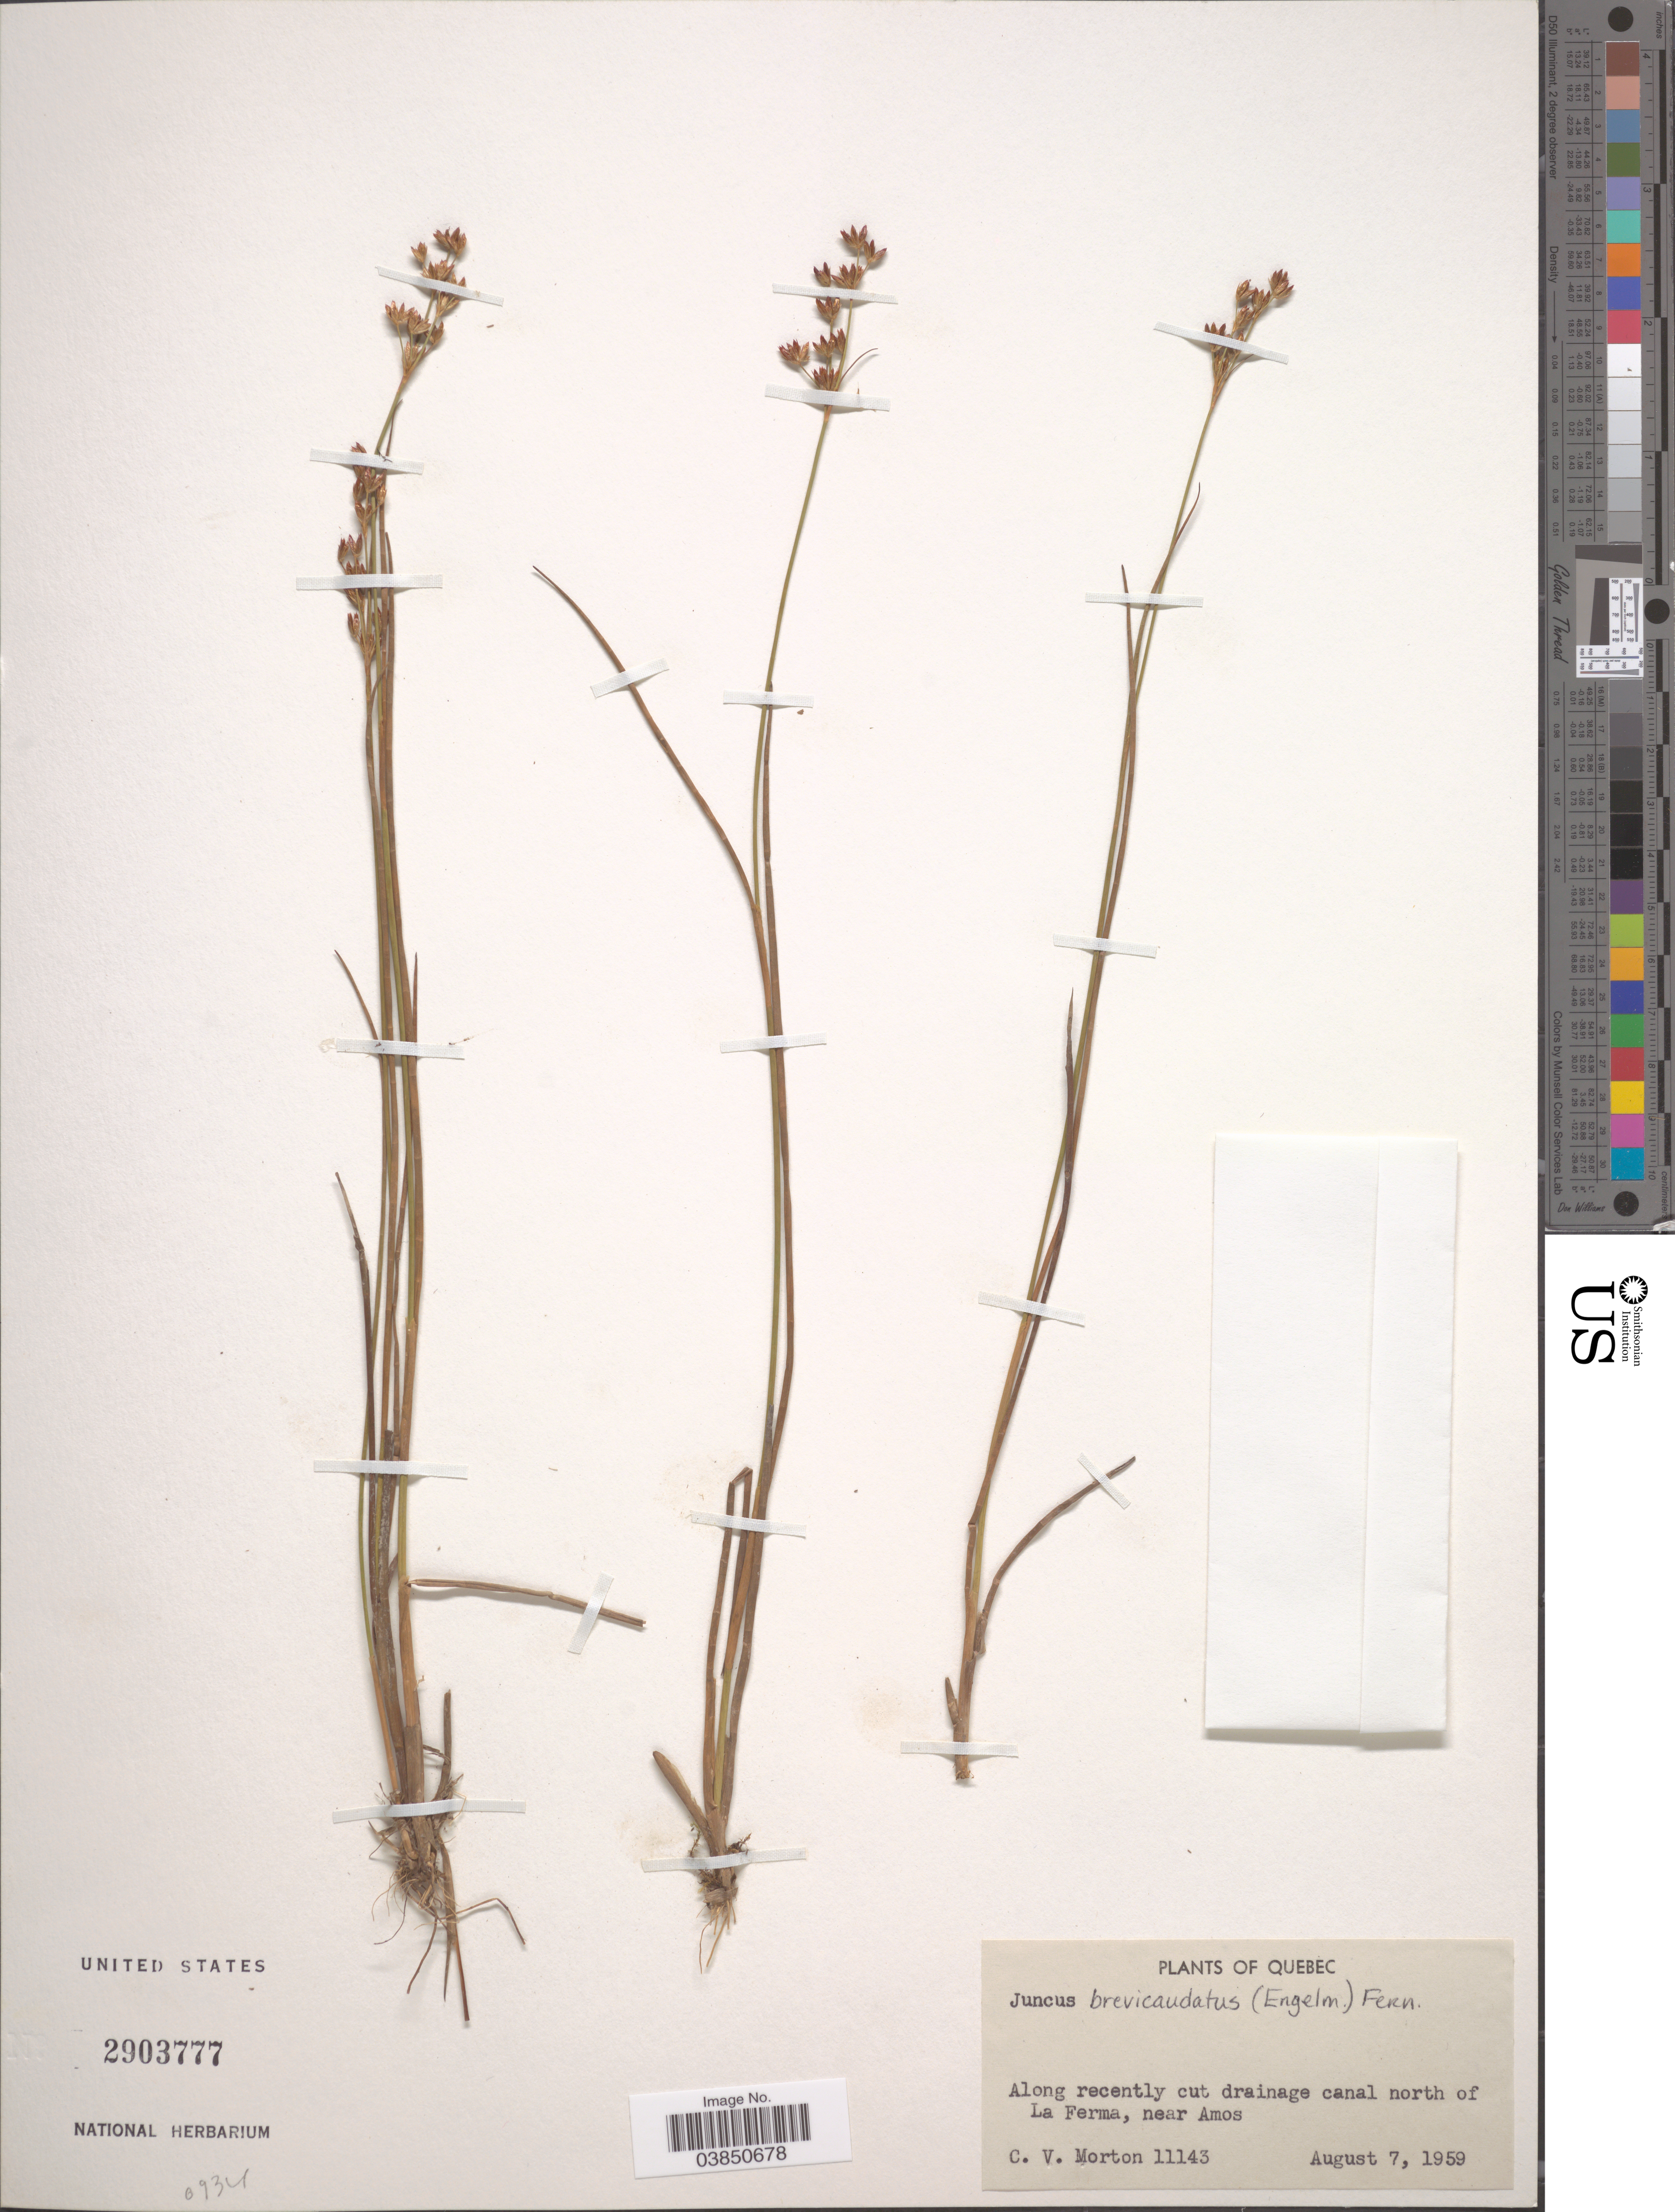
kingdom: Plantae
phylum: Tracheophyta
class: Liliopsida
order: Poales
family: Juncaceae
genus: Juncus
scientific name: Juncus brevicaudatus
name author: (Engelm.) Fernald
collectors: C. V. Morton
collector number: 11143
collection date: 1959-08-07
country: Canada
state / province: Quebec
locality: Along recently cut drainage canal north of La Ferma, near Amos.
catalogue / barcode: US 2903777